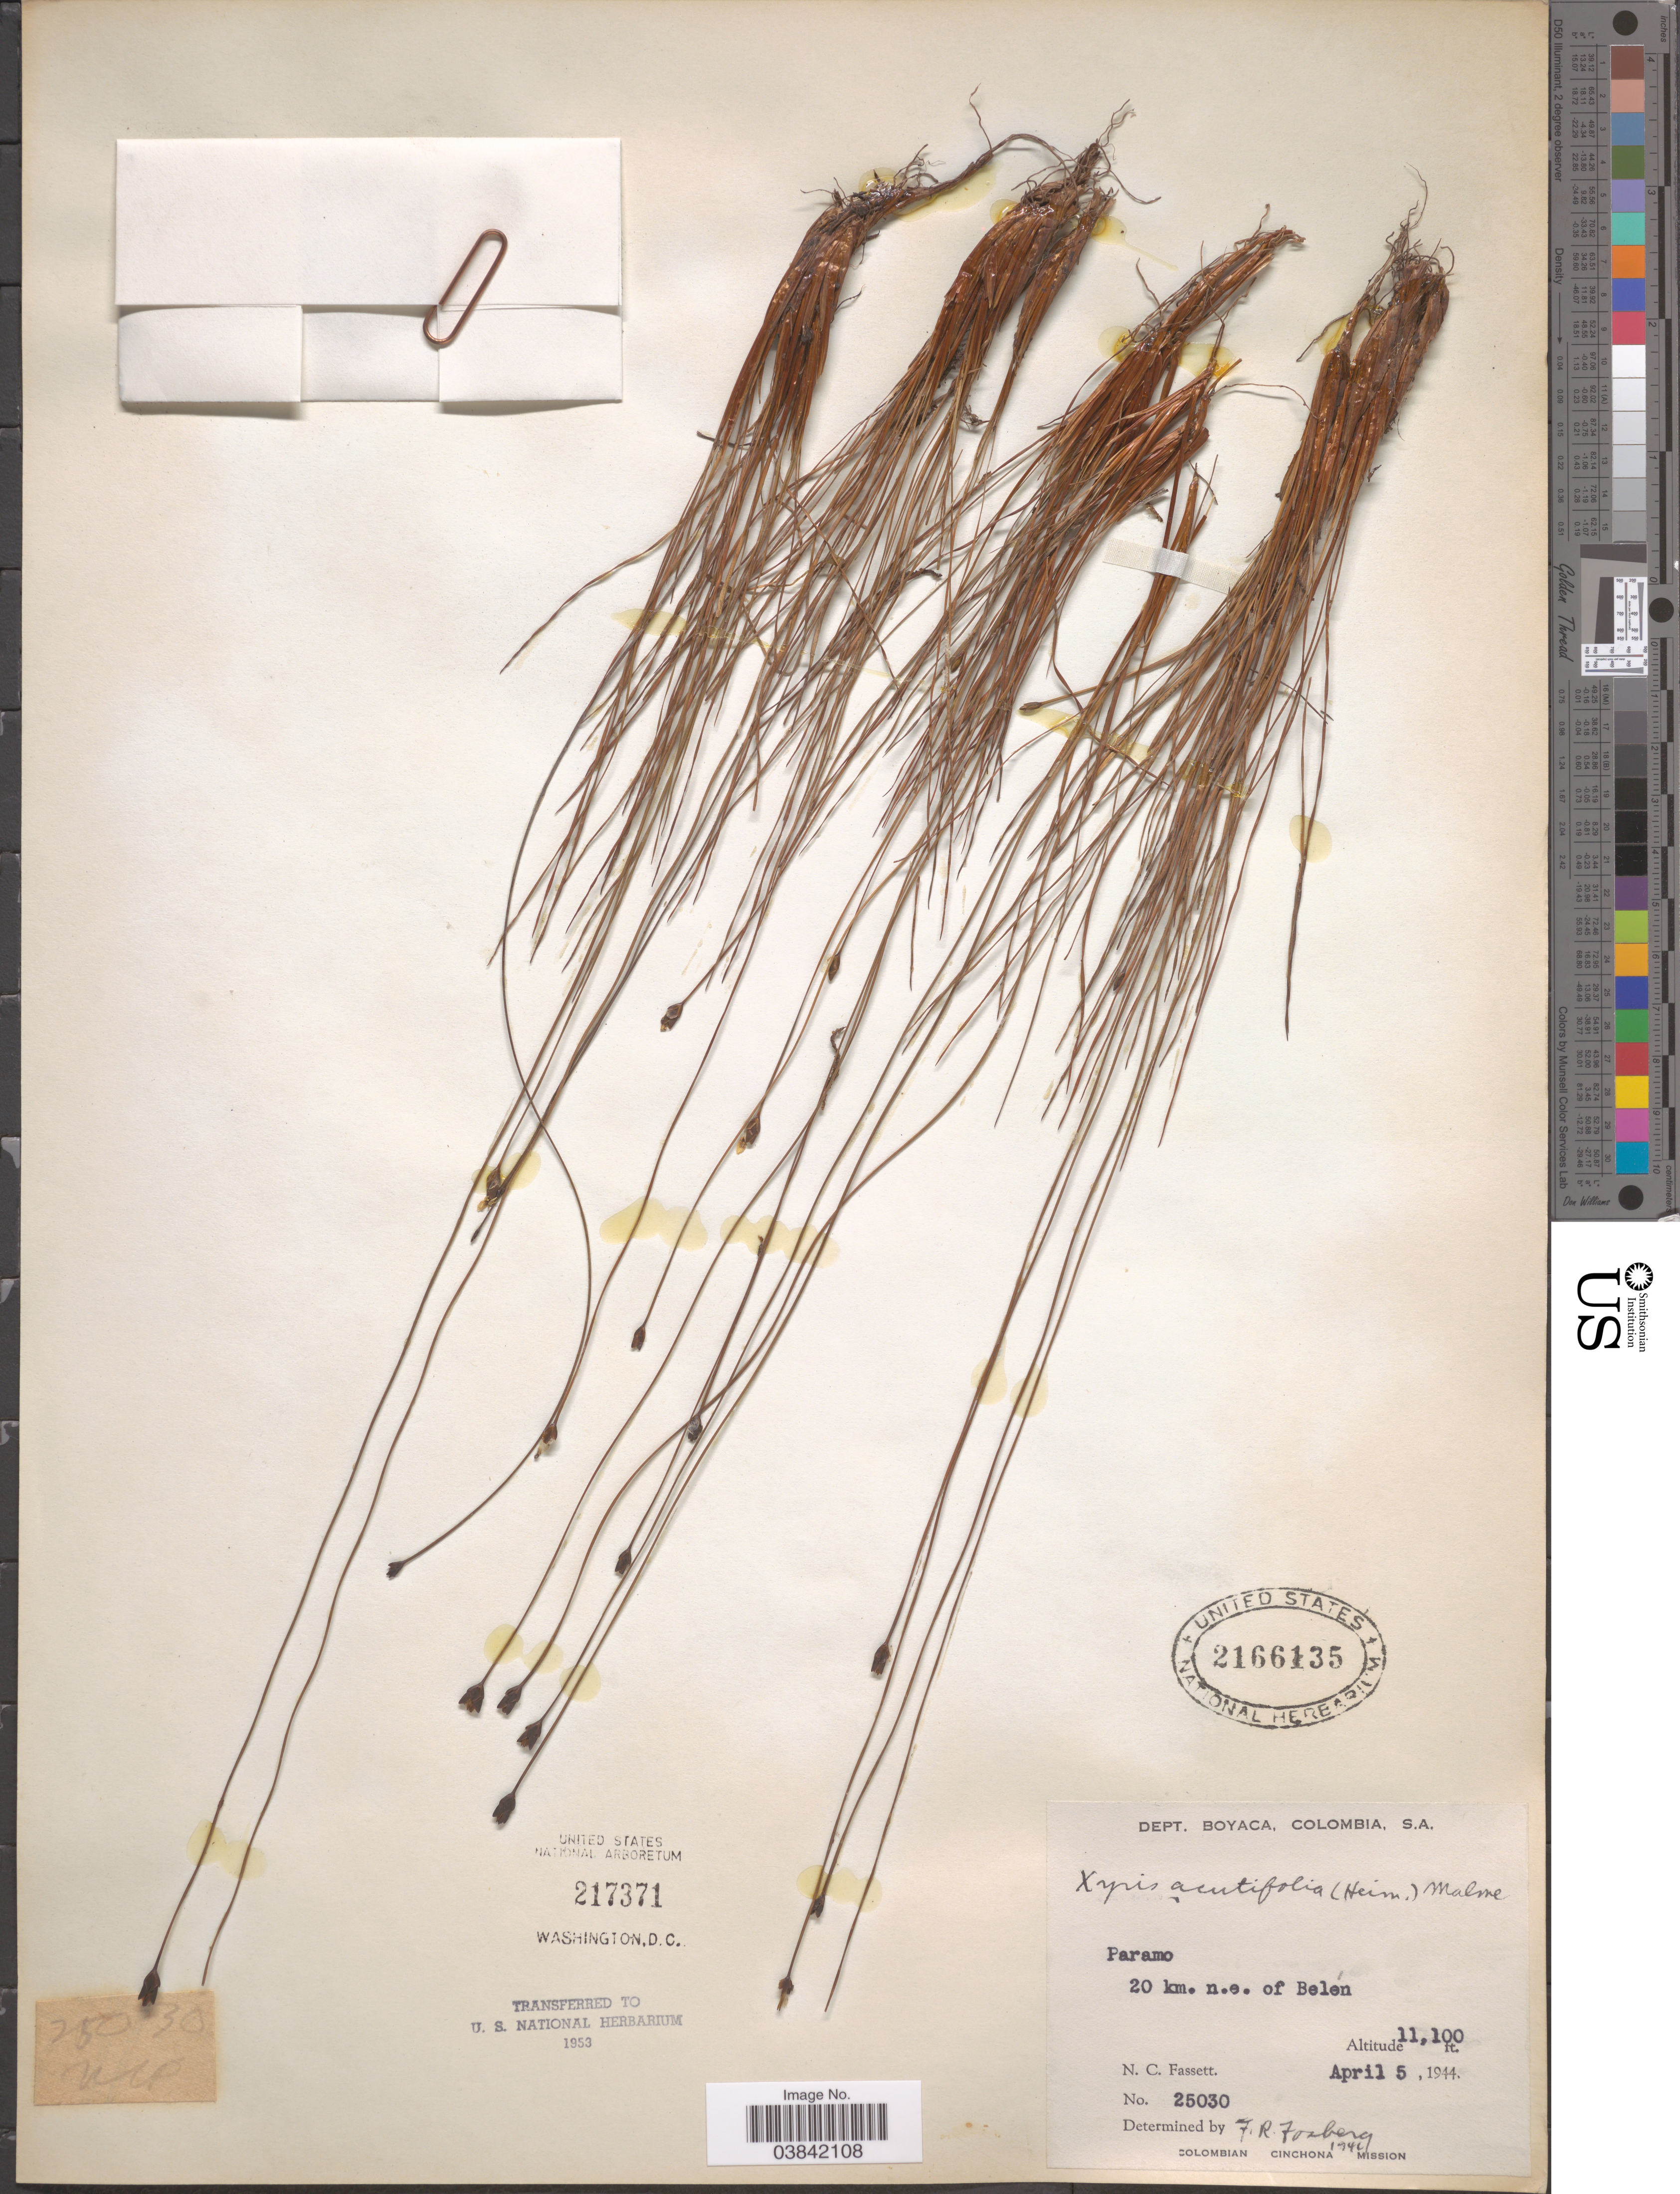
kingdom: Plantae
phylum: Tracheophyta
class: Liliopsida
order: Poales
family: Xyridaceae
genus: Xyris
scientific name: Xyris acutifolia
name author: (Heimerl) Malme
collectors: N. C. Fassett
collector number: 25030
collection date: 1944-04-05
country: Colombia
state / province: Boyacá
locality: Dept. Boyaca, Paramo, 20 km. n.e. of Belén.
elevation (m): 3383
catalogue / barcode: US 2166135